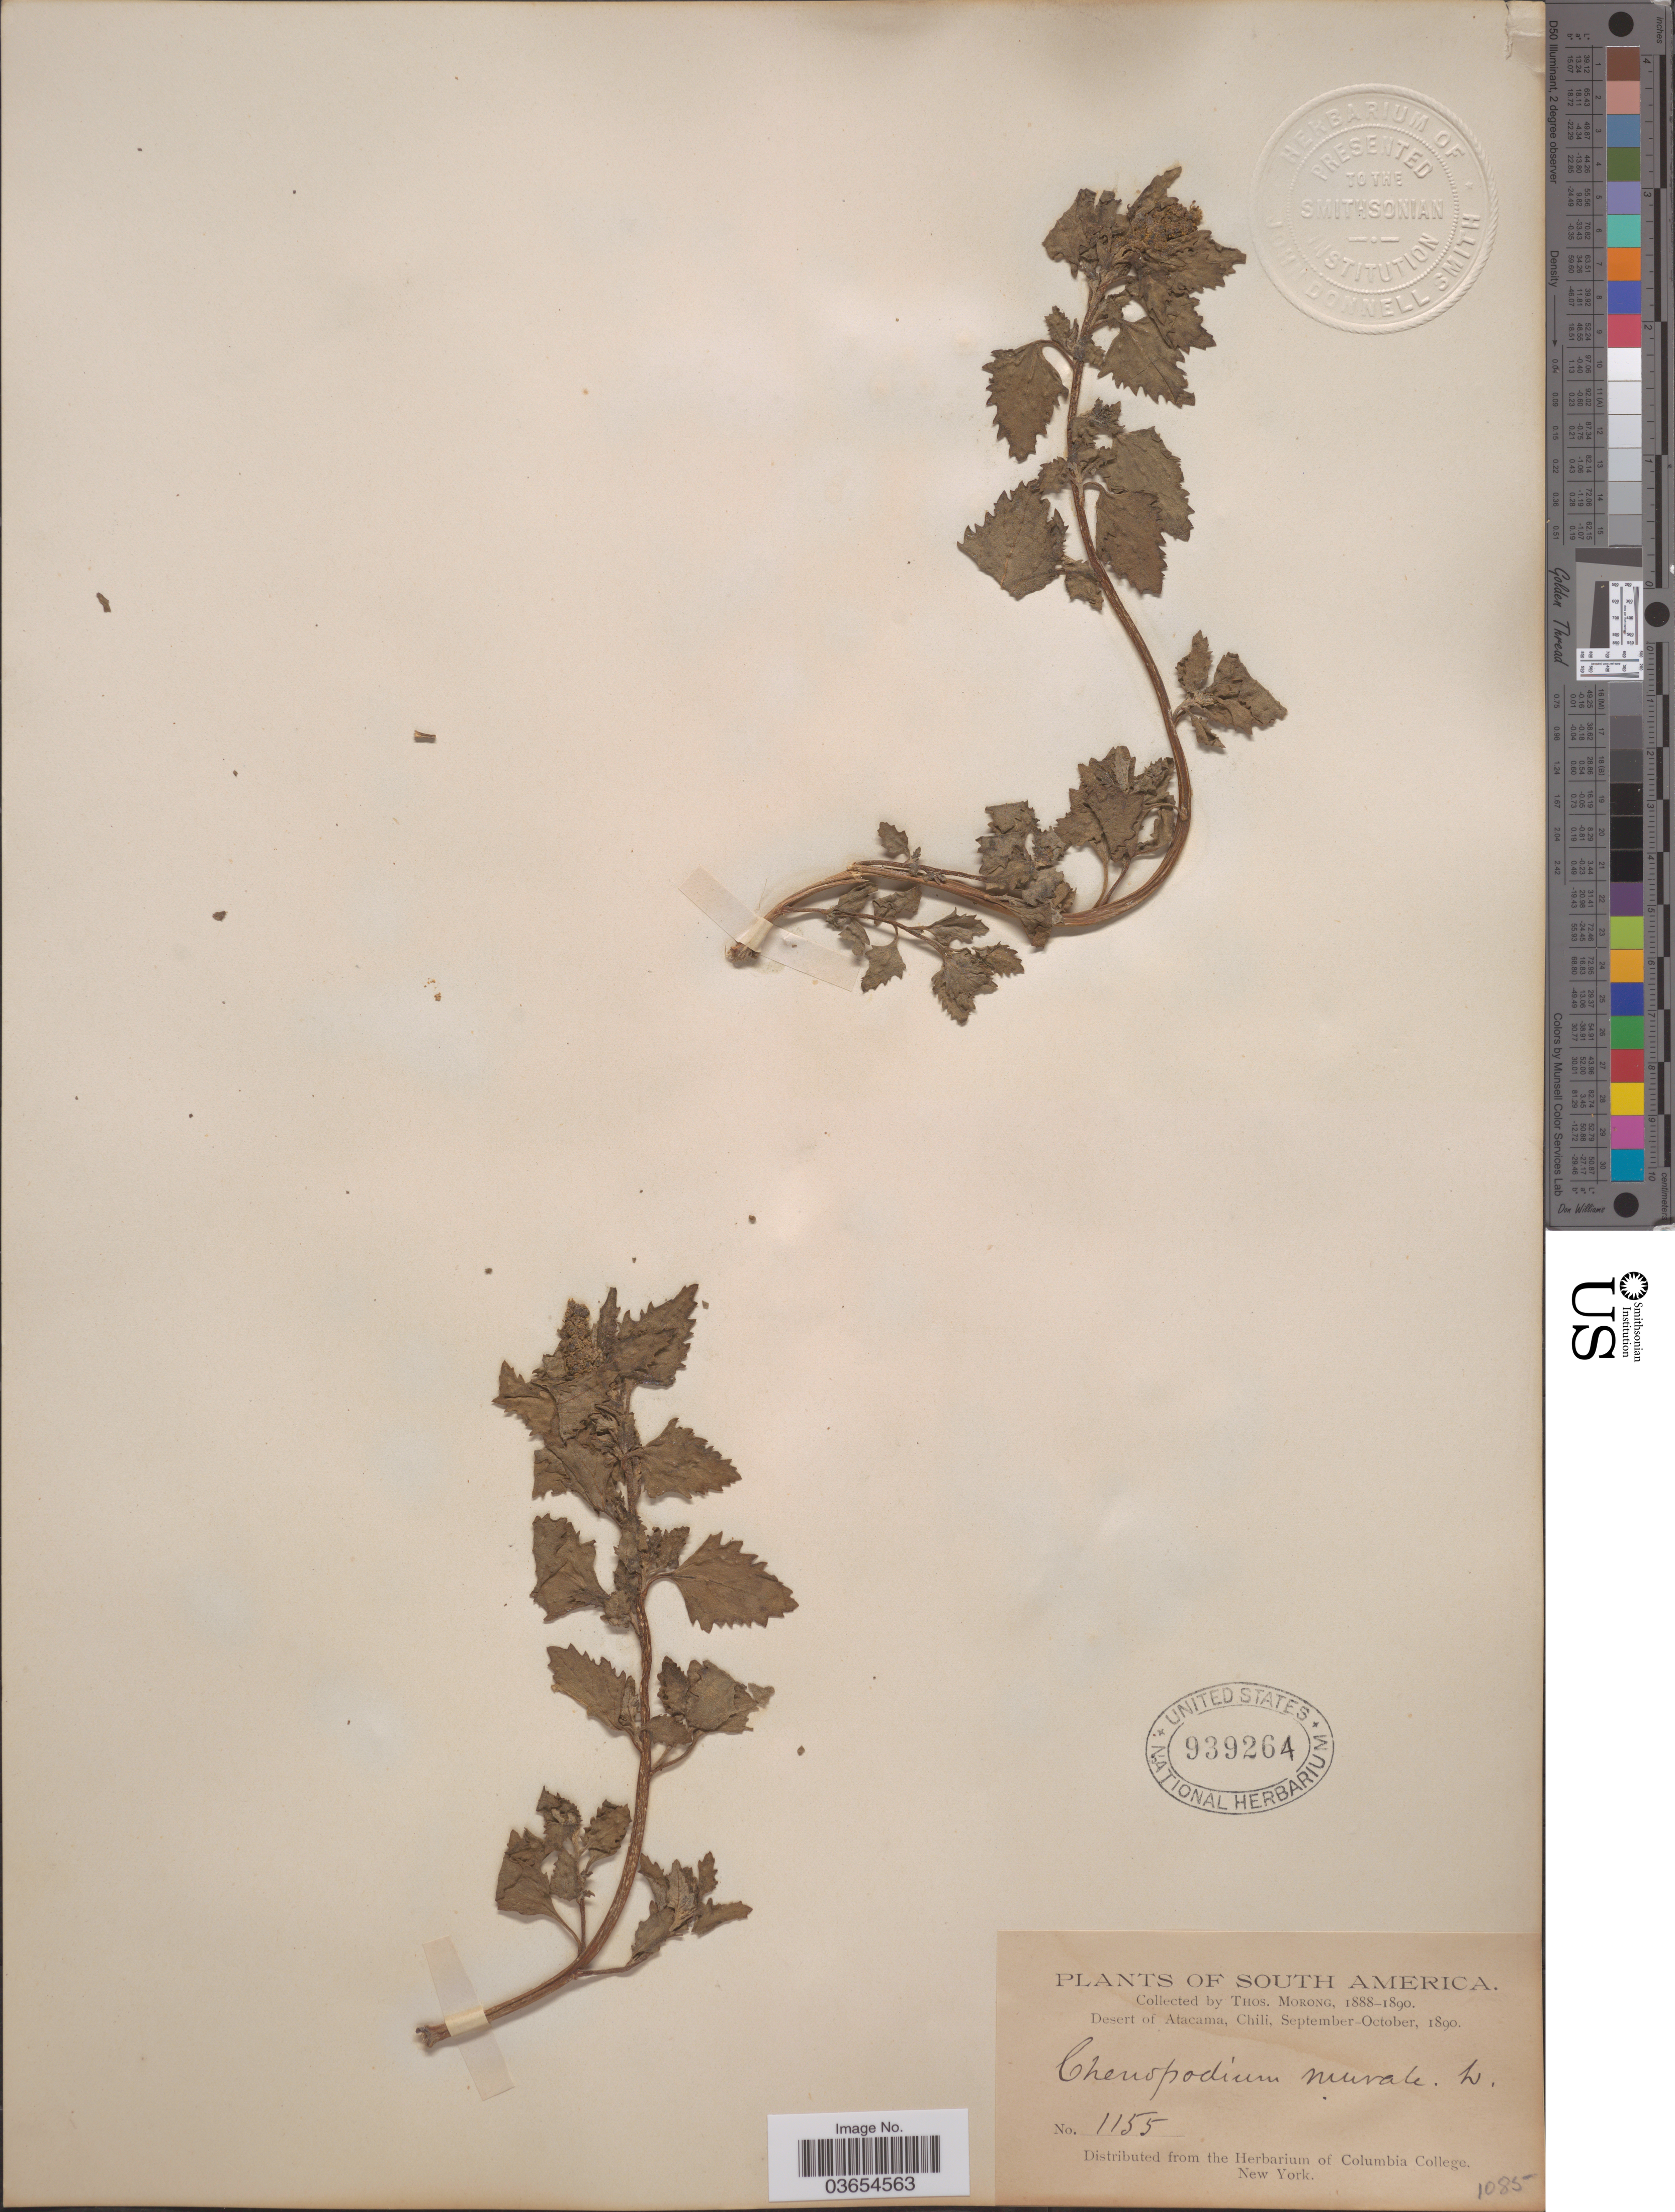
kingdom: Plantae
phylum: Tracheophyta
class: Magnoliopsida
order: Caryophyllales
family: Amaranthaceae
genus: Chenopodium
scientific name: Chenopodium murale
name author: L.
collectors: ex herb. T. Morong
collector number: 1155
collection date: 1888/1890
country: Chile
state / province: Atacama (III)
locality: Desert of Atacama.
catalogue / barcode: US 939264